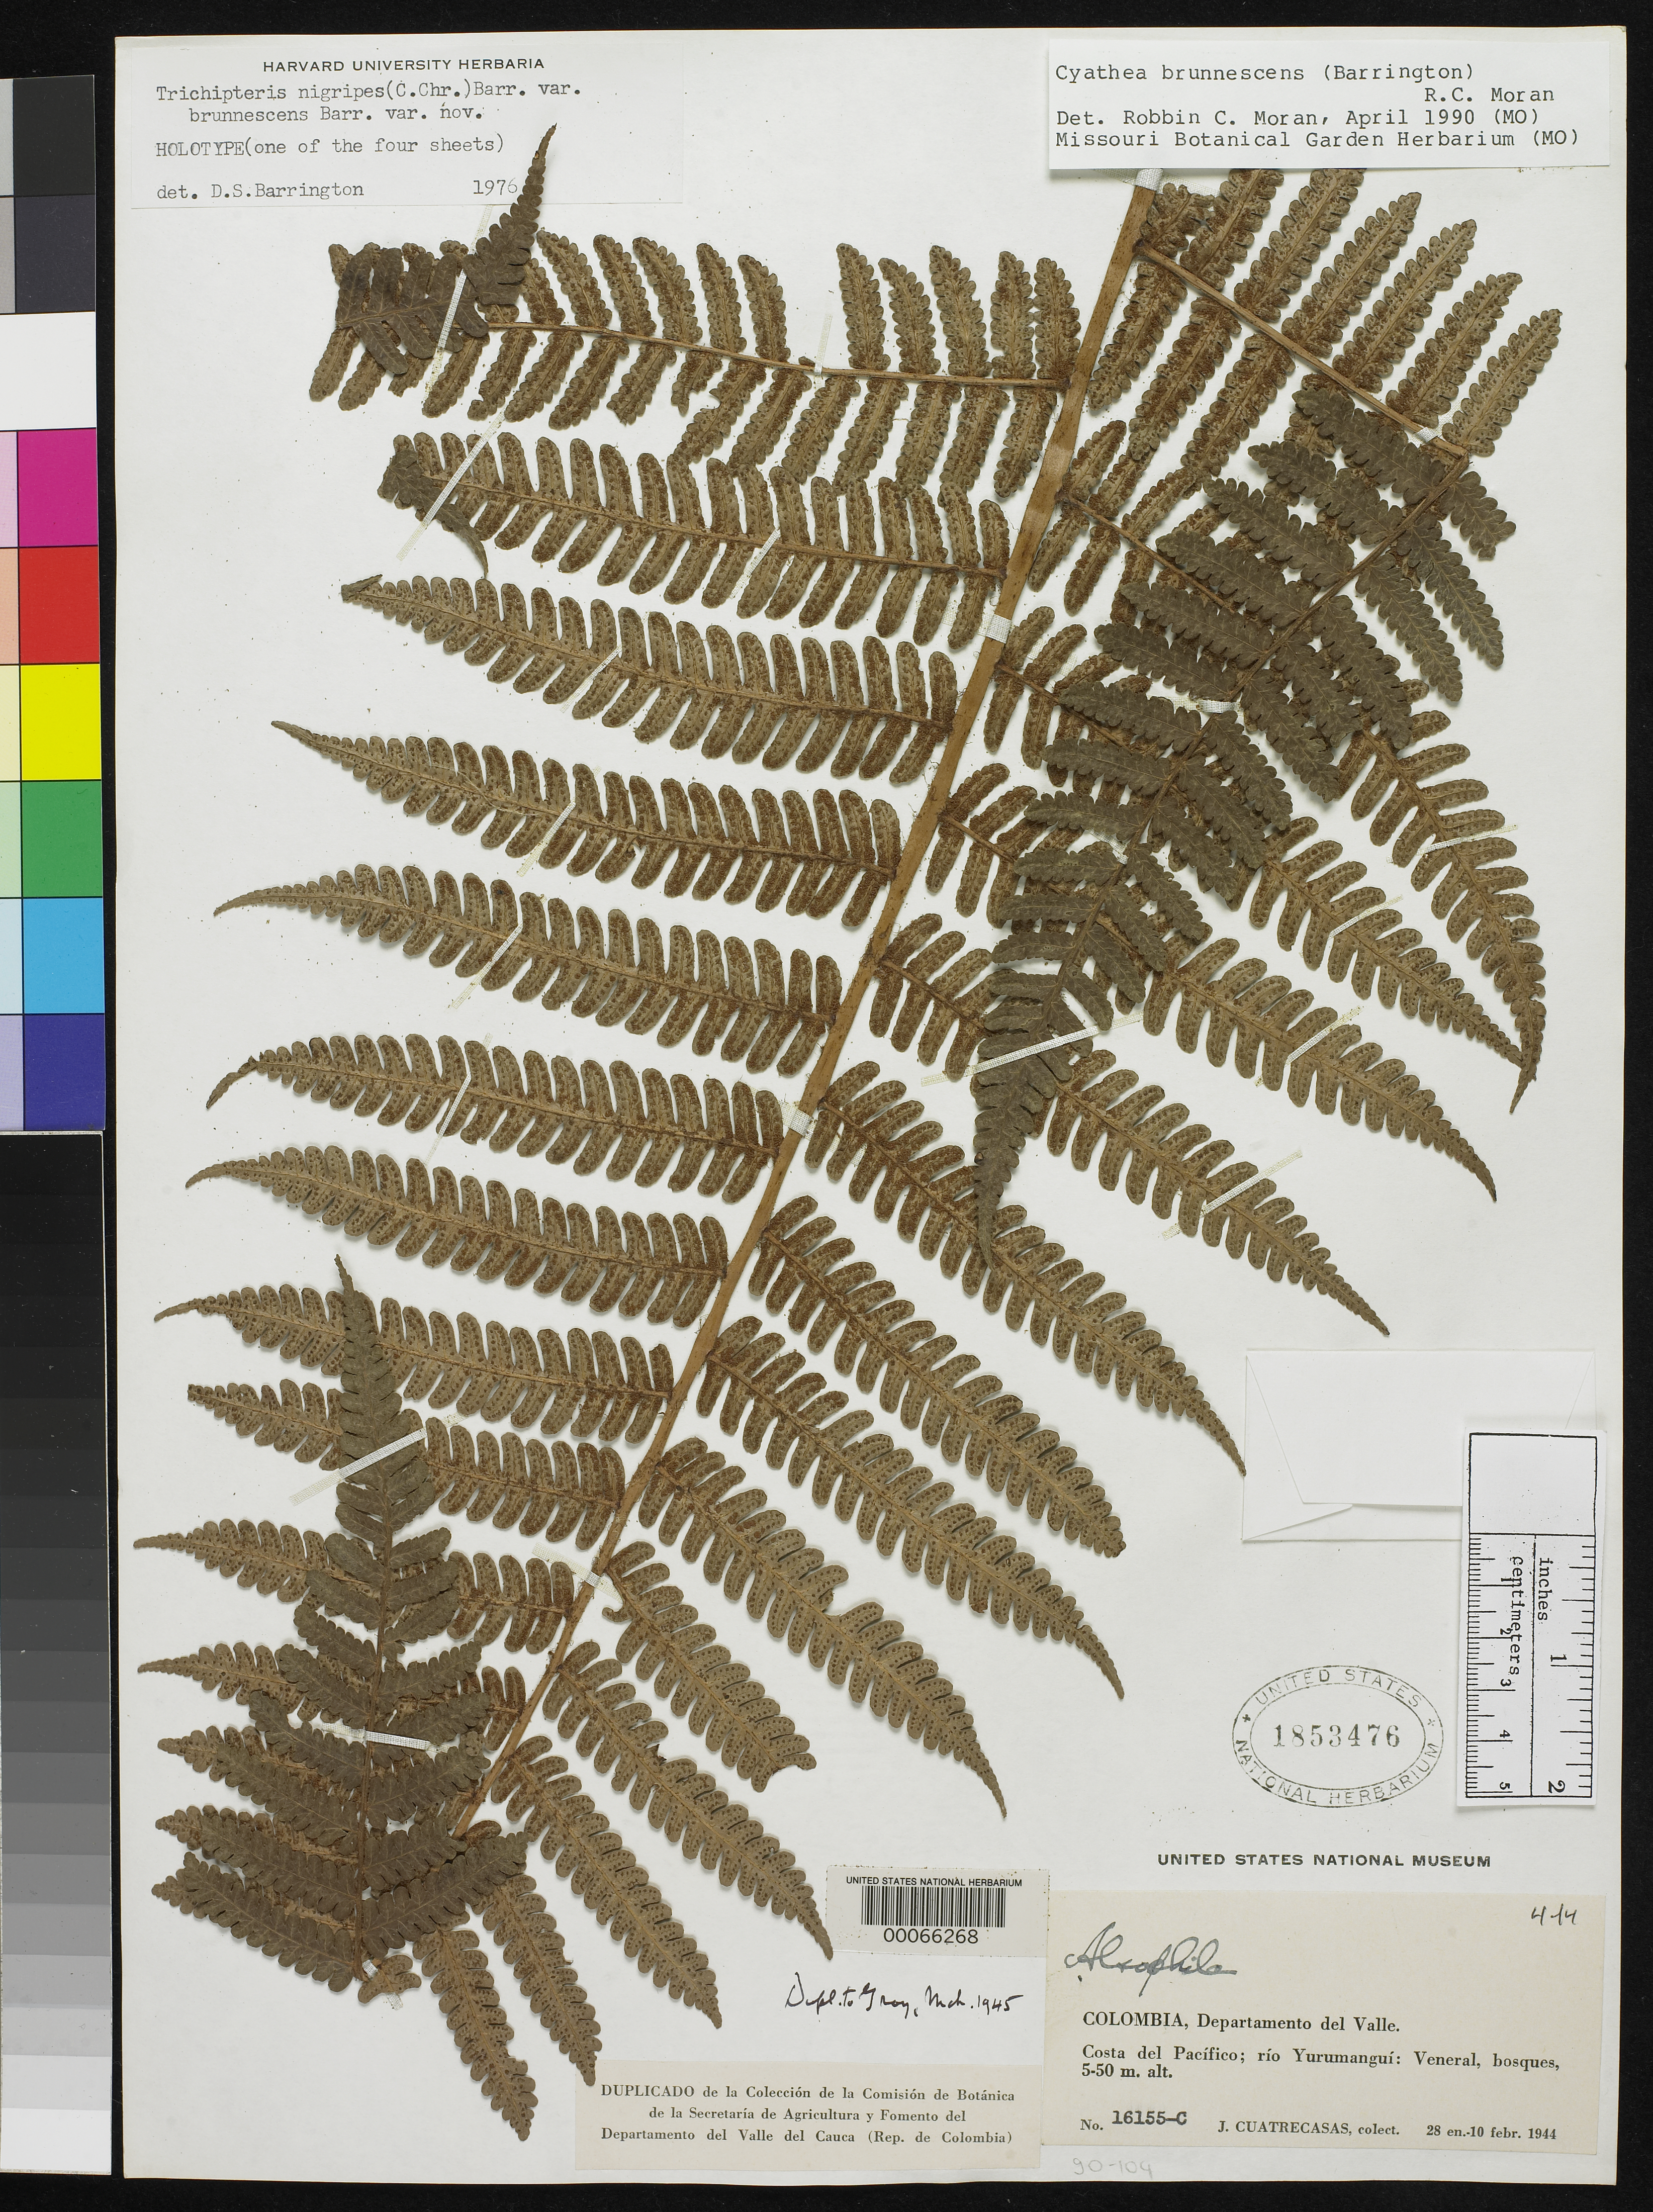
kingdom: Plantae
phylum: Tracheophyta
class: Polypodiopsida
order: Cyatheales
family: Cyatheaceae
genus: Trichipteris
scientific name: Trichipteris nigripes var. brunnescens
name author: Barrington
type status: Holotype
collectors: J. Cuatrecasas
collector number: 16155-c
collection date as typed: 28 Jan 1944 to 10 Feb 1944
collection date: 1944-01-28/1944-02-10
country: Colombia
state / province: Valle del Cauca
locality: Costa del Pacifico, Rio Yurumangui.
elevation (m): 5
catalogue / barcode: US 1853476